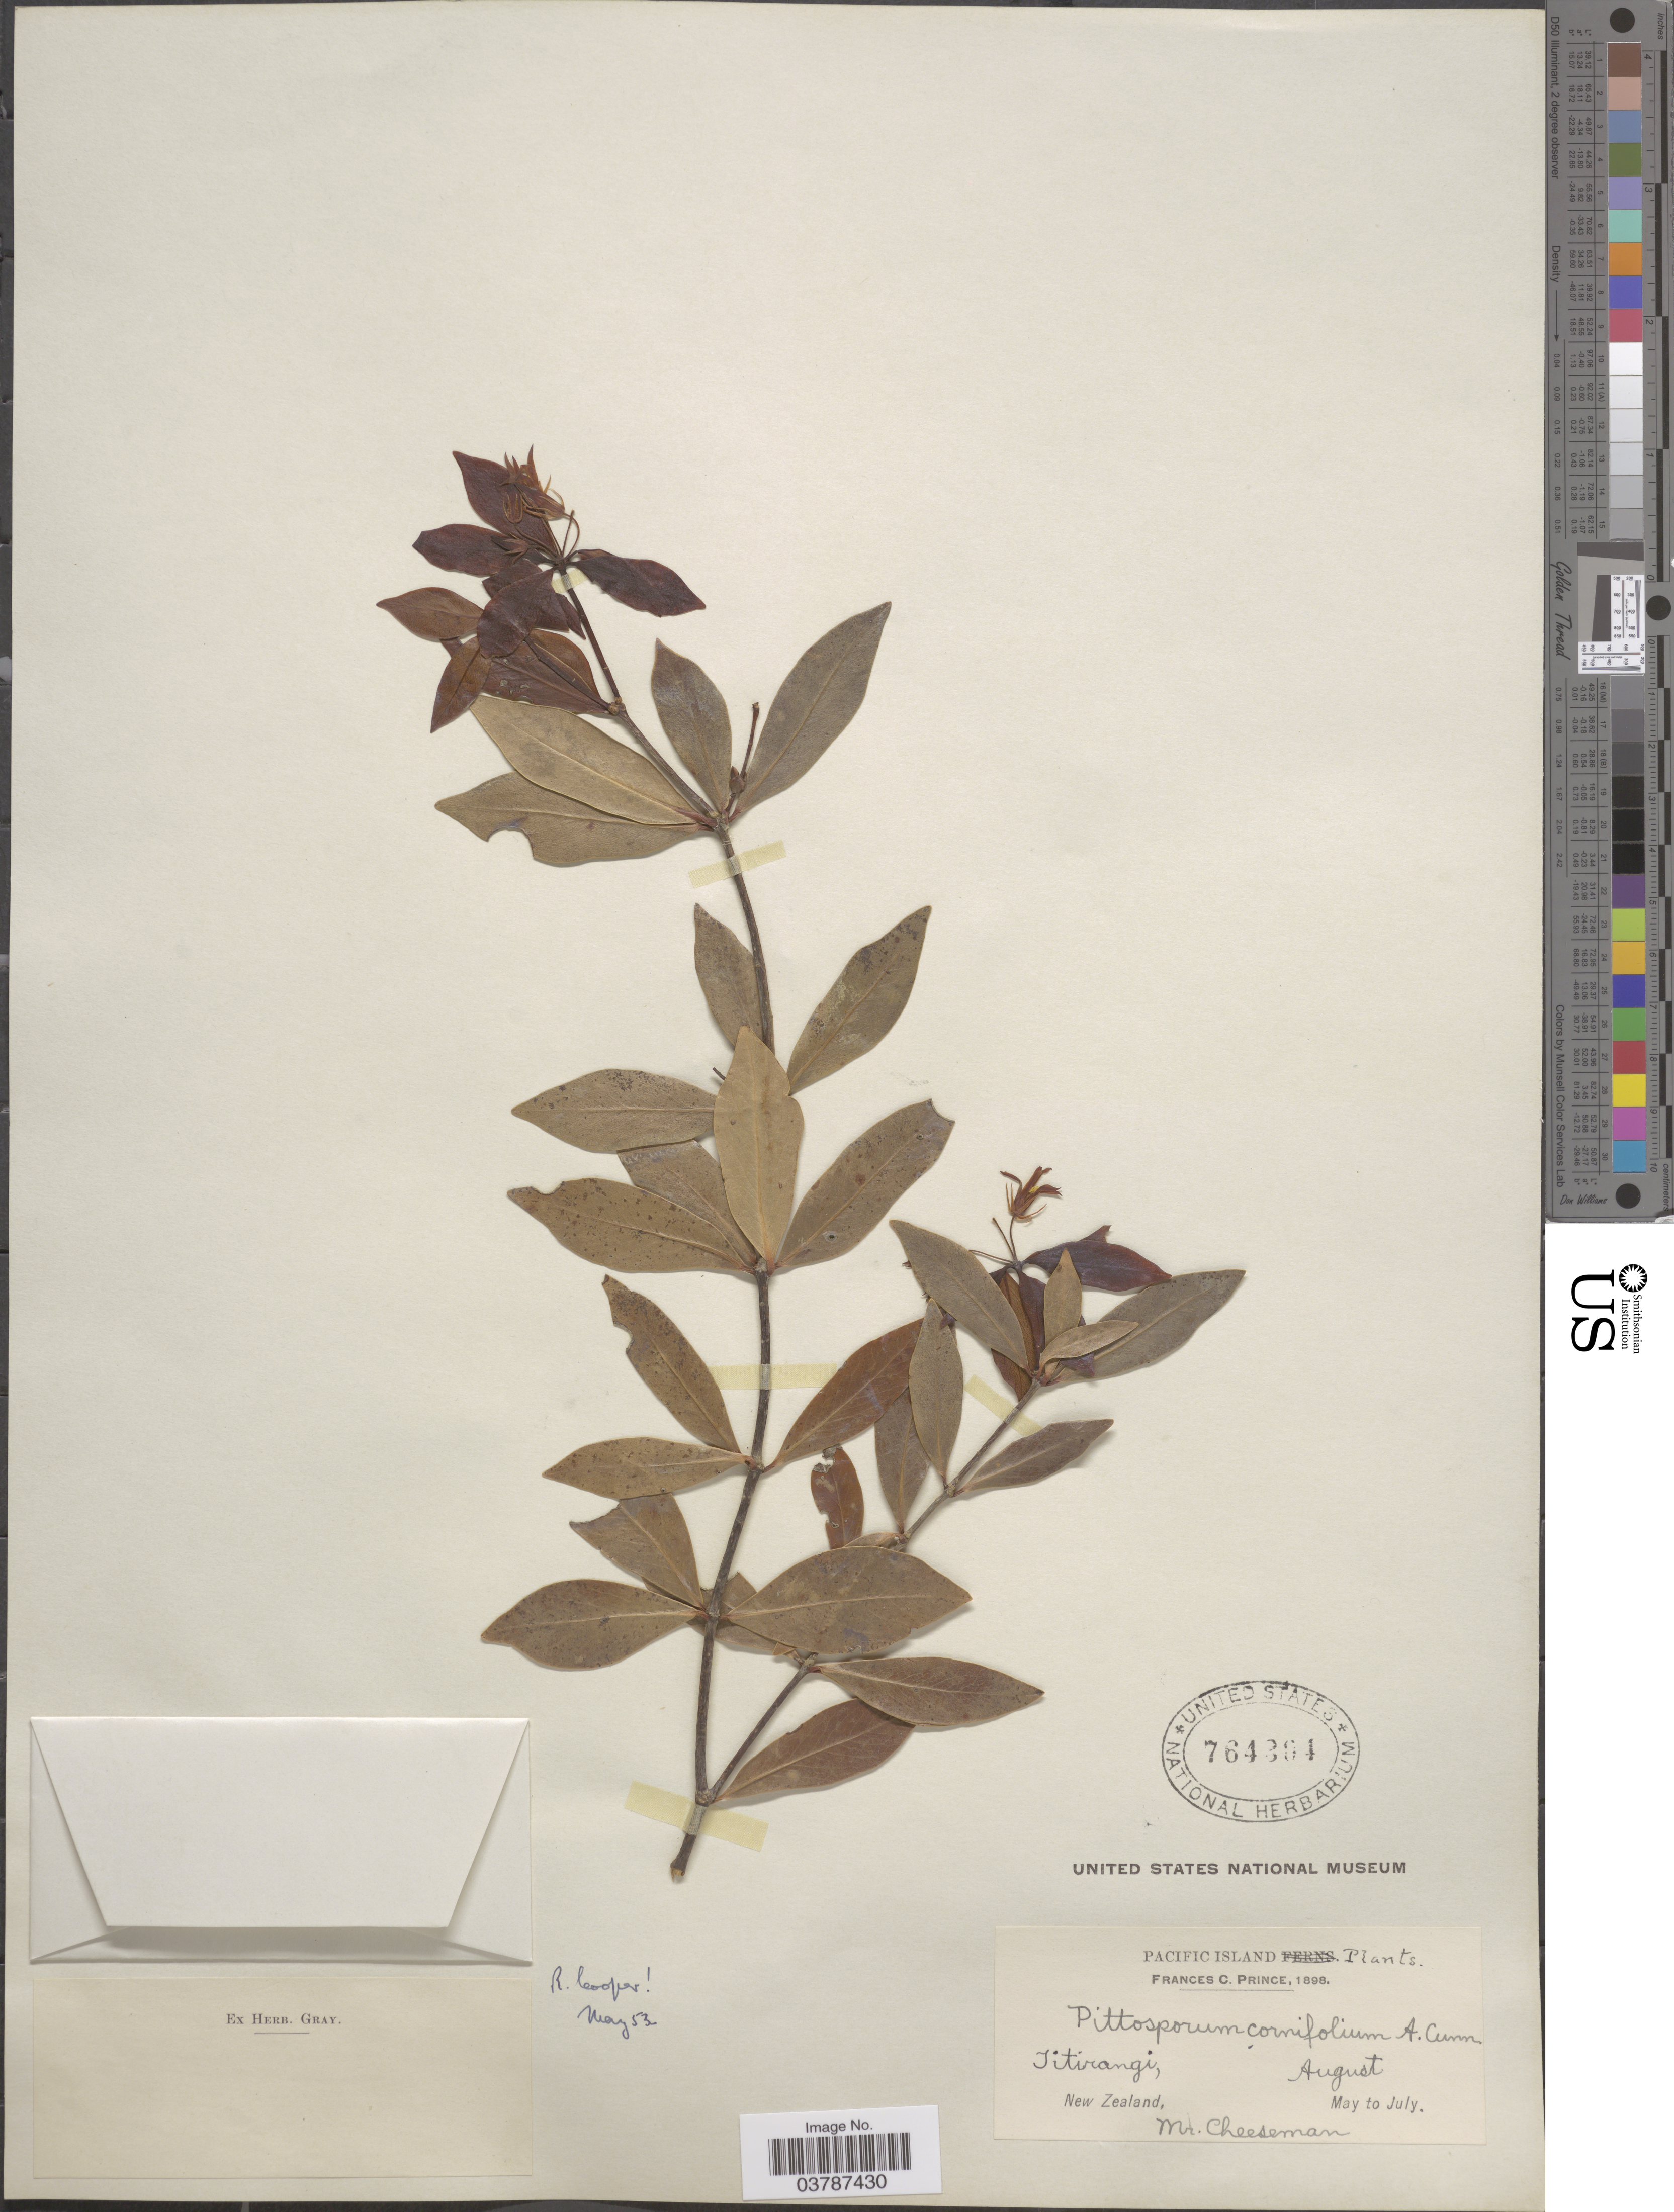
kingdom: Plantae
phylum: Tracheophyta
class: Magnoliopsida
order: Apiales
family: Pittosporaceae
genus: Pittosporum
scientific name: Pittosporum cornifolium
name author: A. Cunn.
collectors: Mr. Cheeseman & F. Prince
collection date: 1898-08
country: New Zealand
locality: Pacific Island. Titirangi.